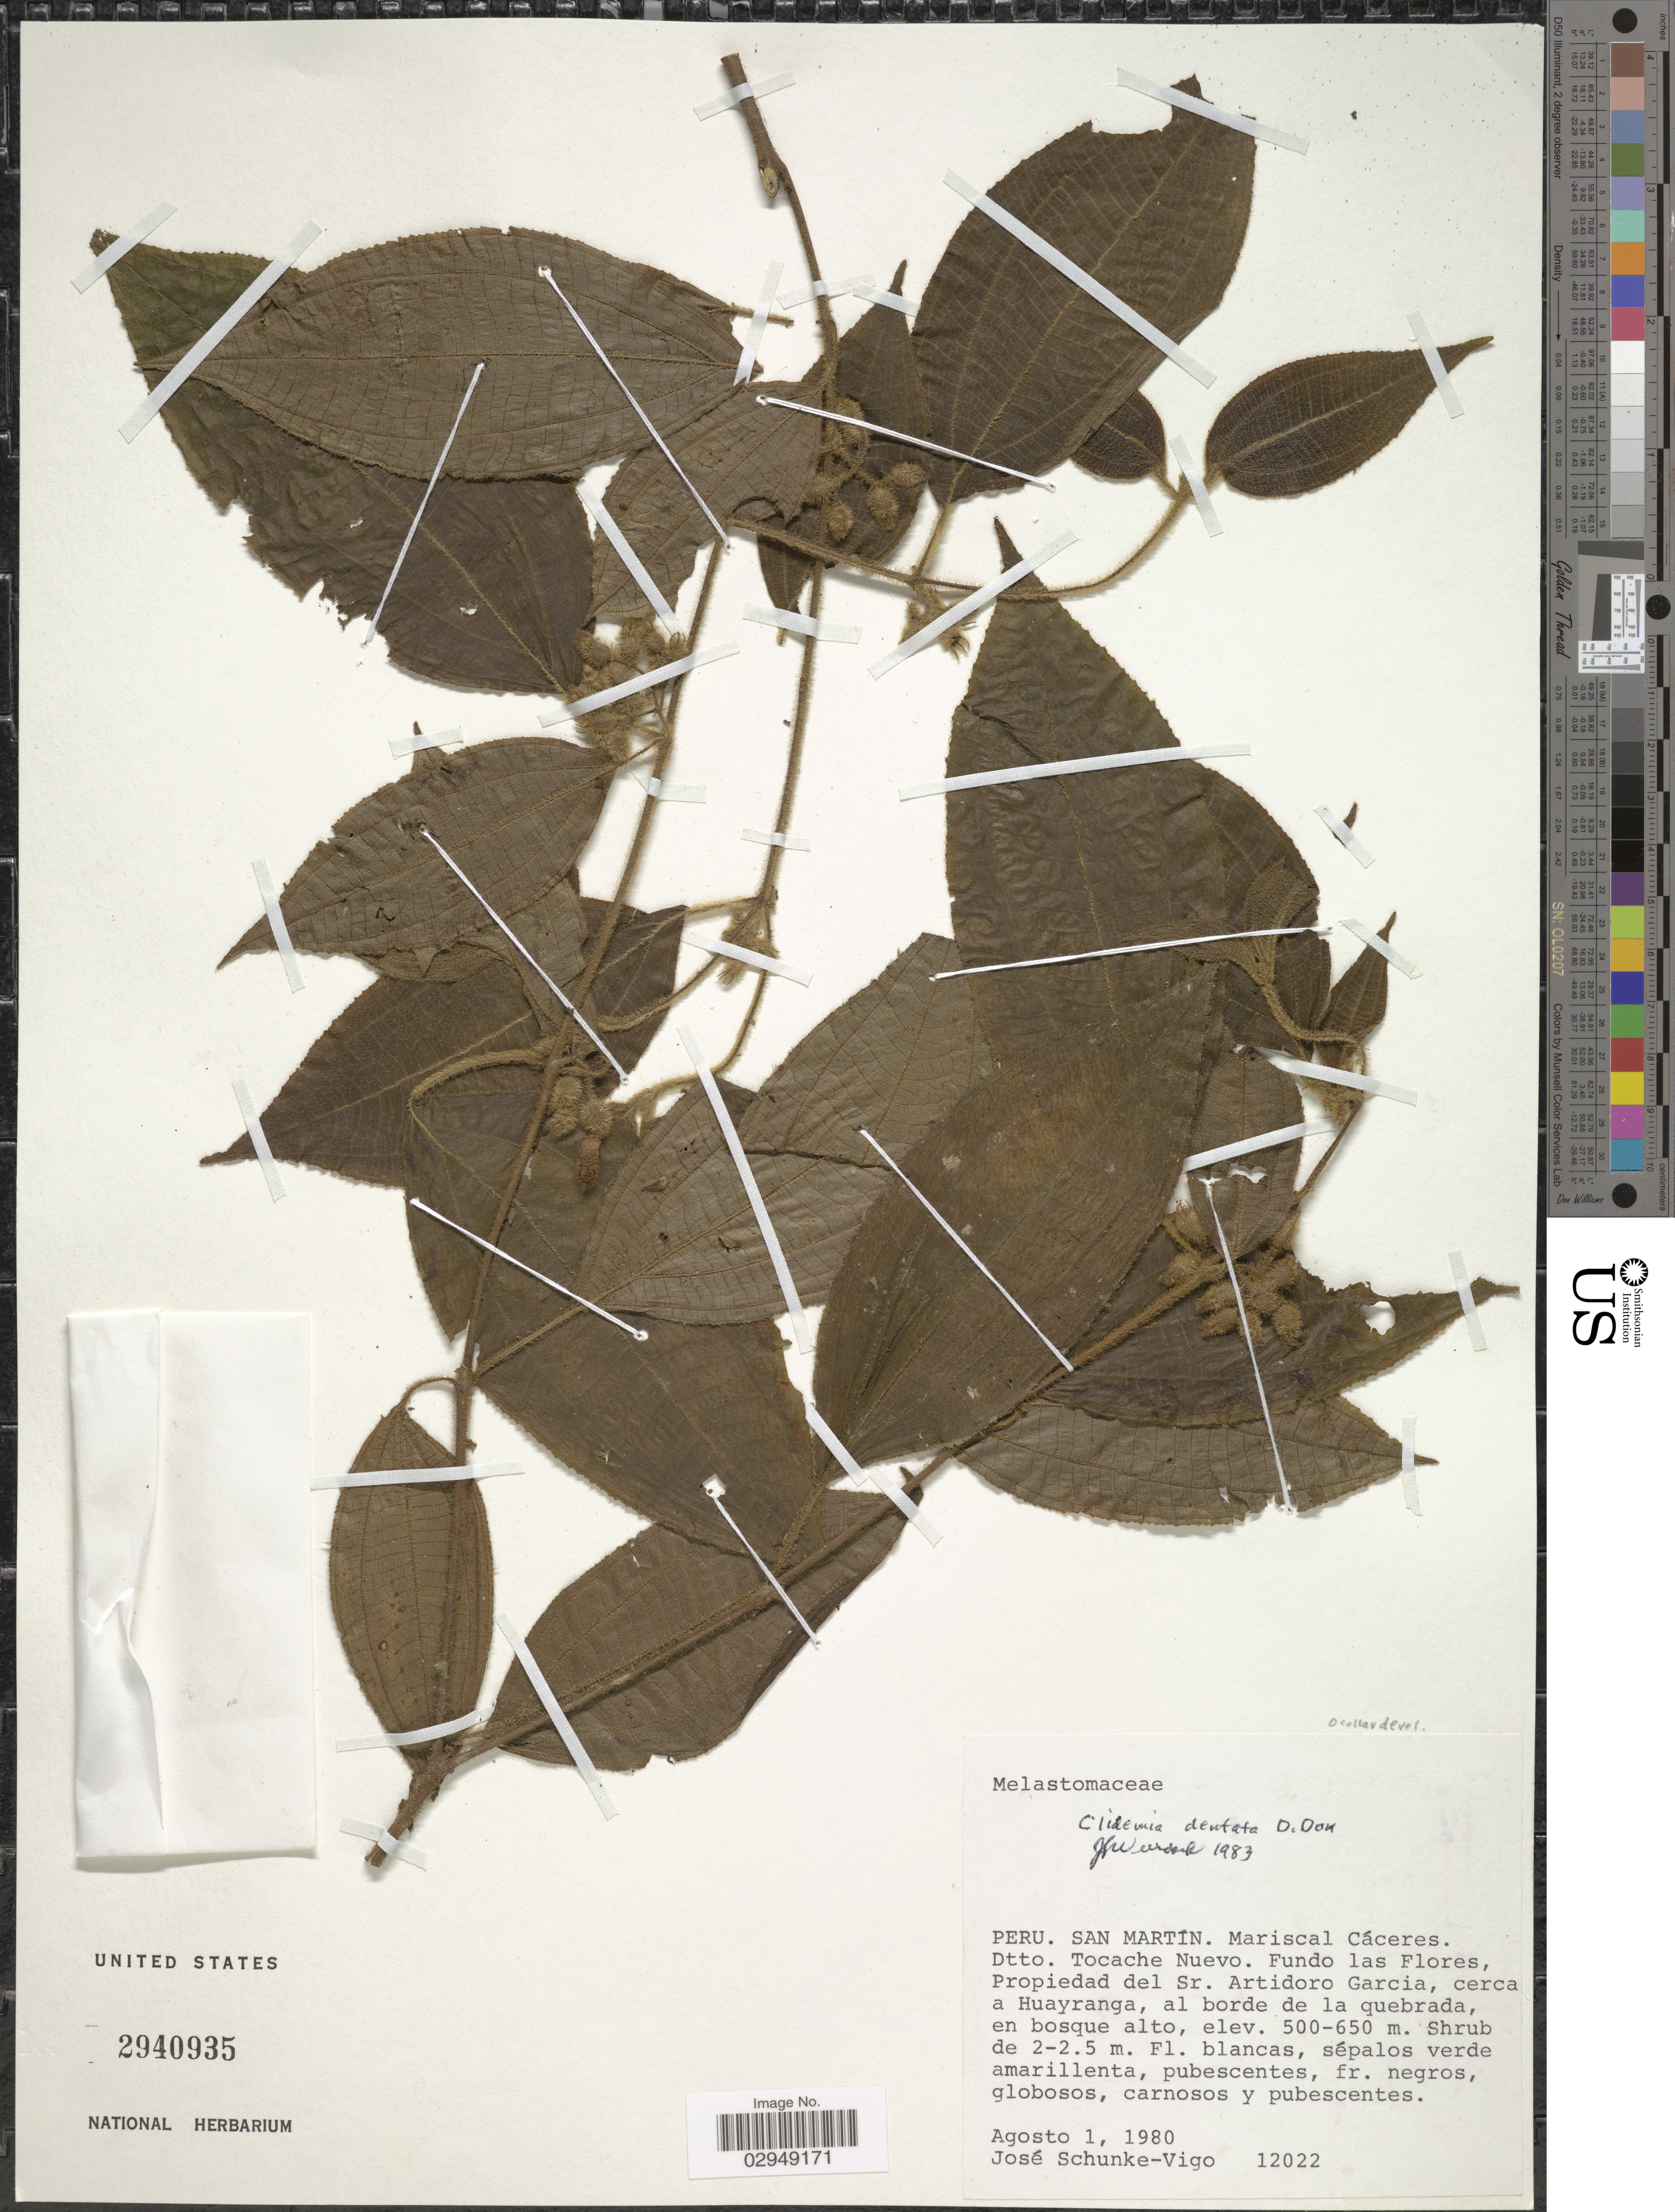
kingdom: Plantae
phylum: Tracheophyta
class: Magnoliopsida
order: Myrtales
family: Melastomataceae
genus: Clidemia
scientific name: Clidemia dentata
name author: D. Don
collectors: J. Schunke Vigo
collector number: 12022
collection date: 1980-08-01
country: Peru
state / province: San Martín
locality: Mariscal Cáceres, Dtto. Tocache Nuevo, Fundo las Flores, Propiedad del Sr. Artidoro Garcia, cerca a Huayranga, al borde de la quebrada.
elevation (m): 500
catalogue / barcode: US 2940935